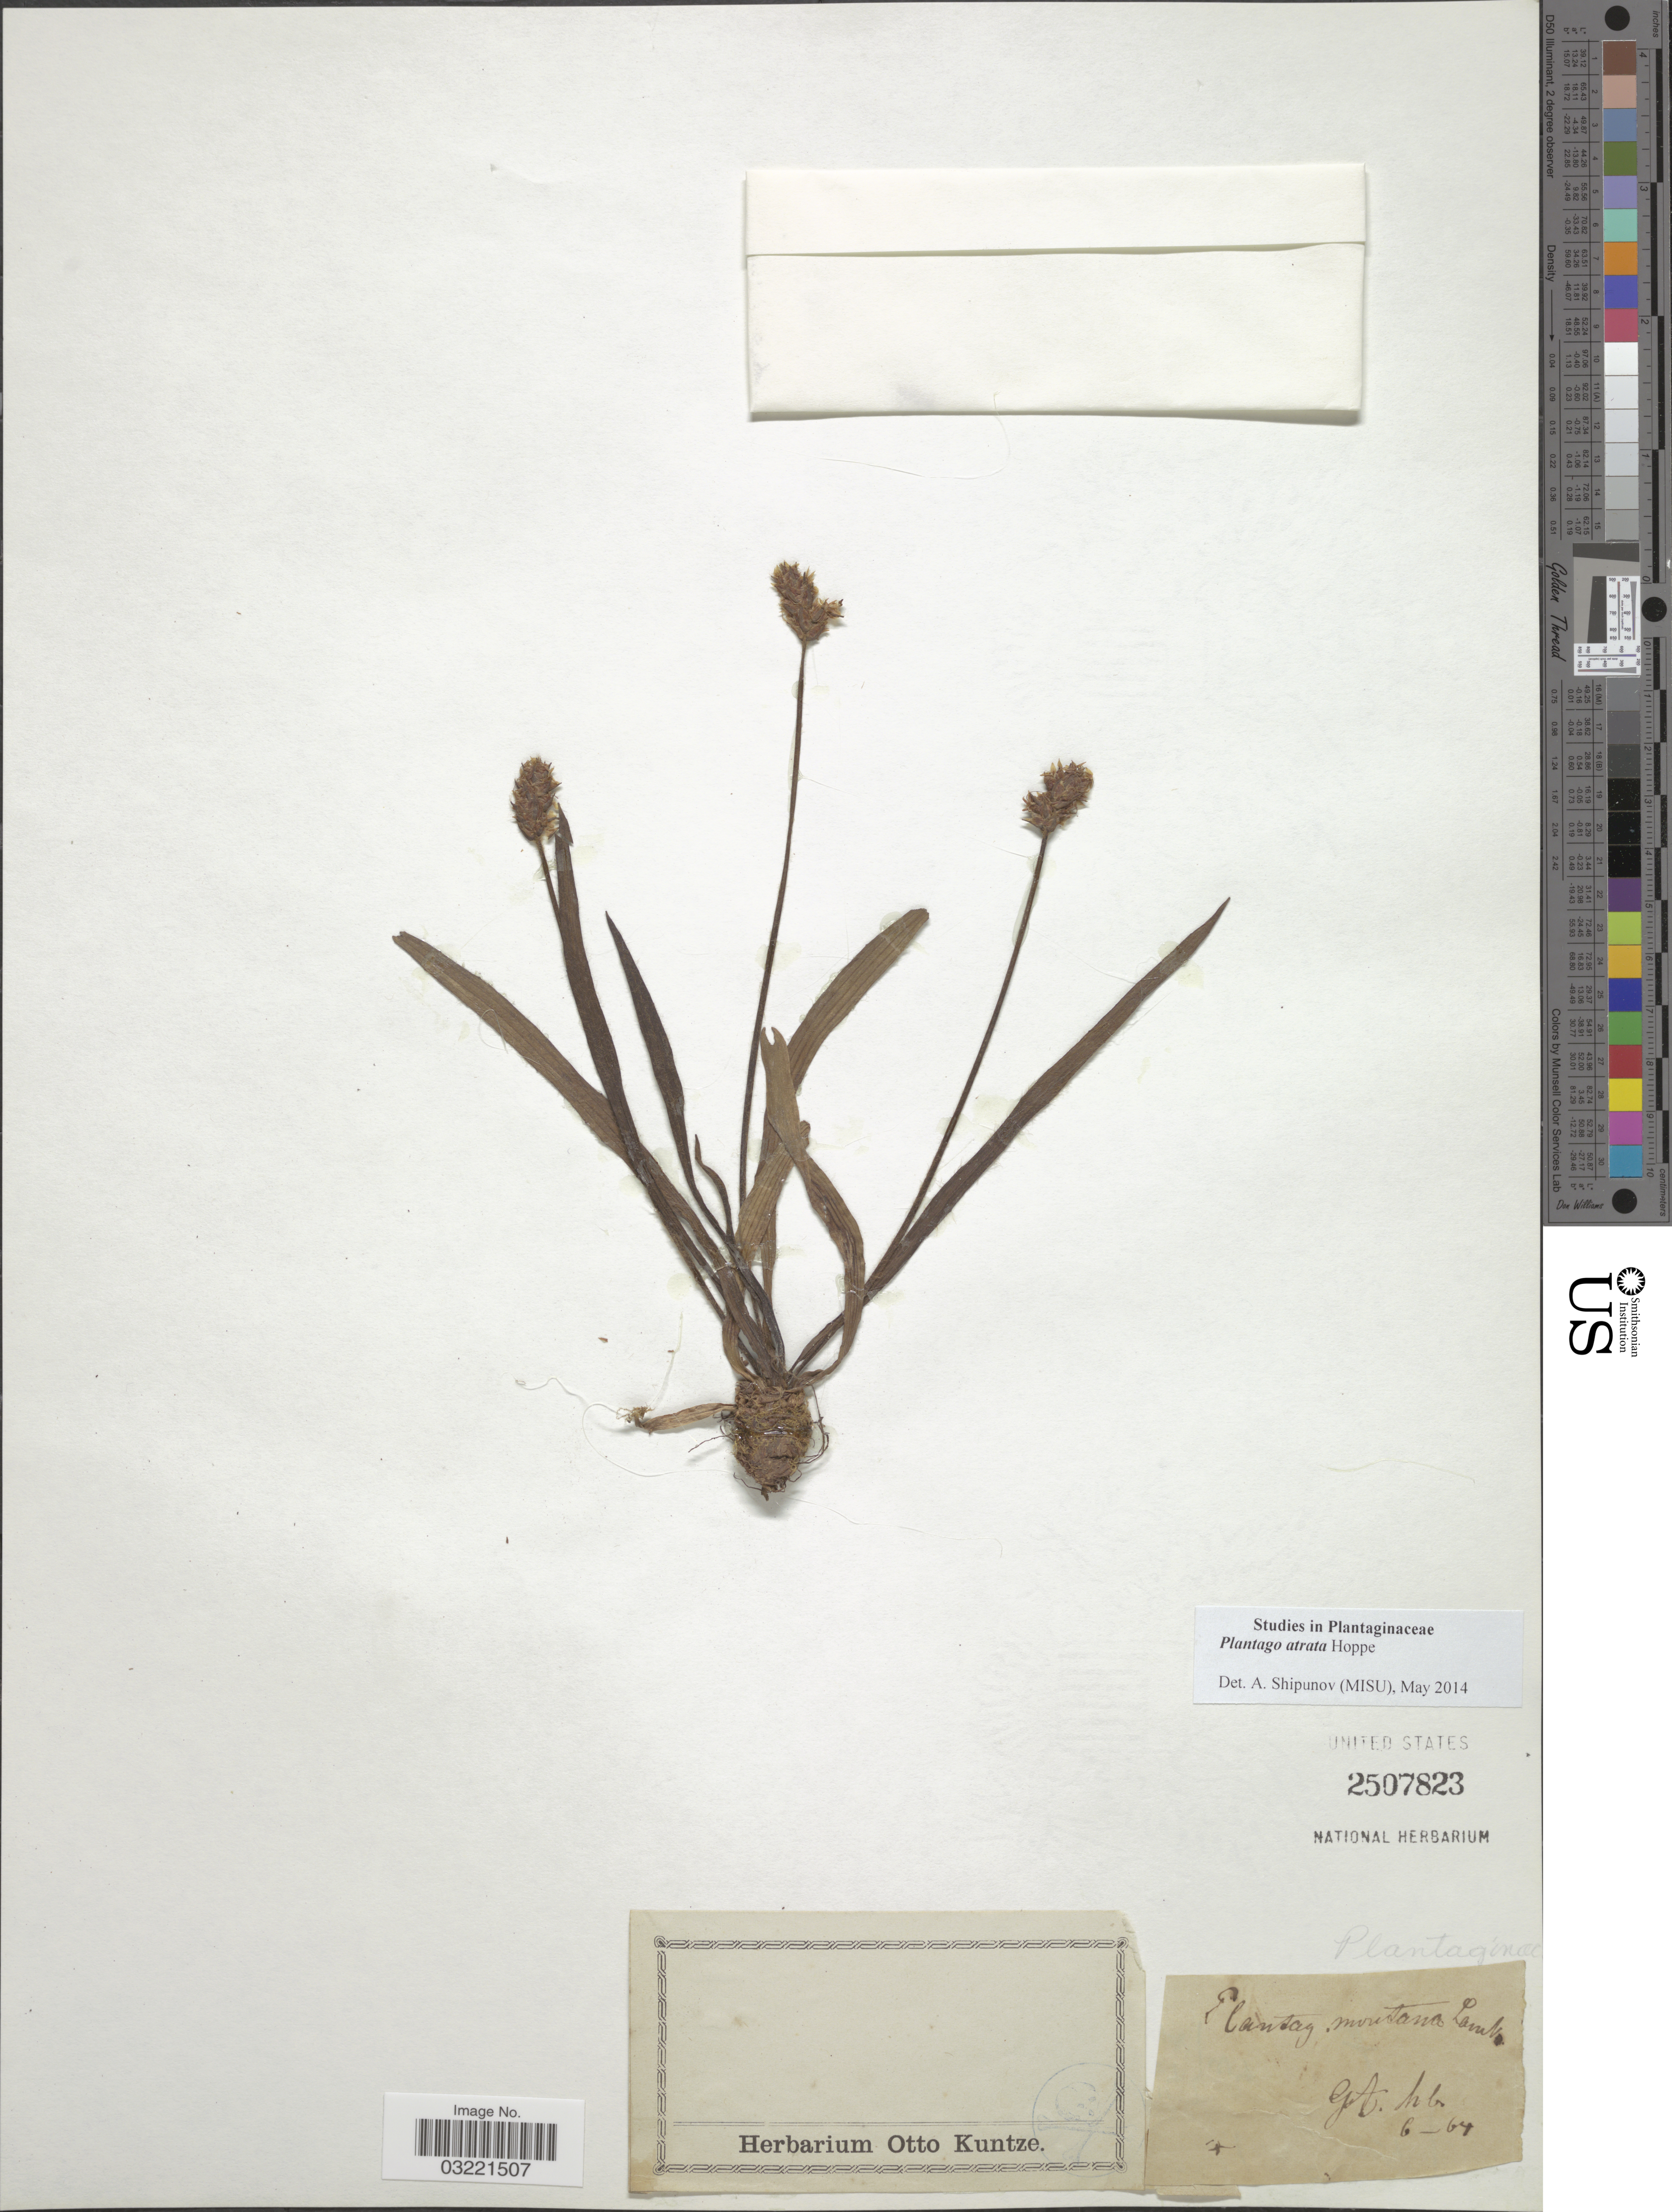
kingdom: Plantae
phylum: Tracheophyta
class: Magnoliopsida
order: Lamiales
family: Plantaginaceae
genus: Plantago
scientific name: Plantago atrata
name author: Hoppe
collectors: ex herb. Otto Kuntze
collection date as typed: Transcribed d/m/y: /6/64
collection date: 1864-06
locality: Got. hb [interpreted] [unsure placement]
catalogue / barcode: US 2507823